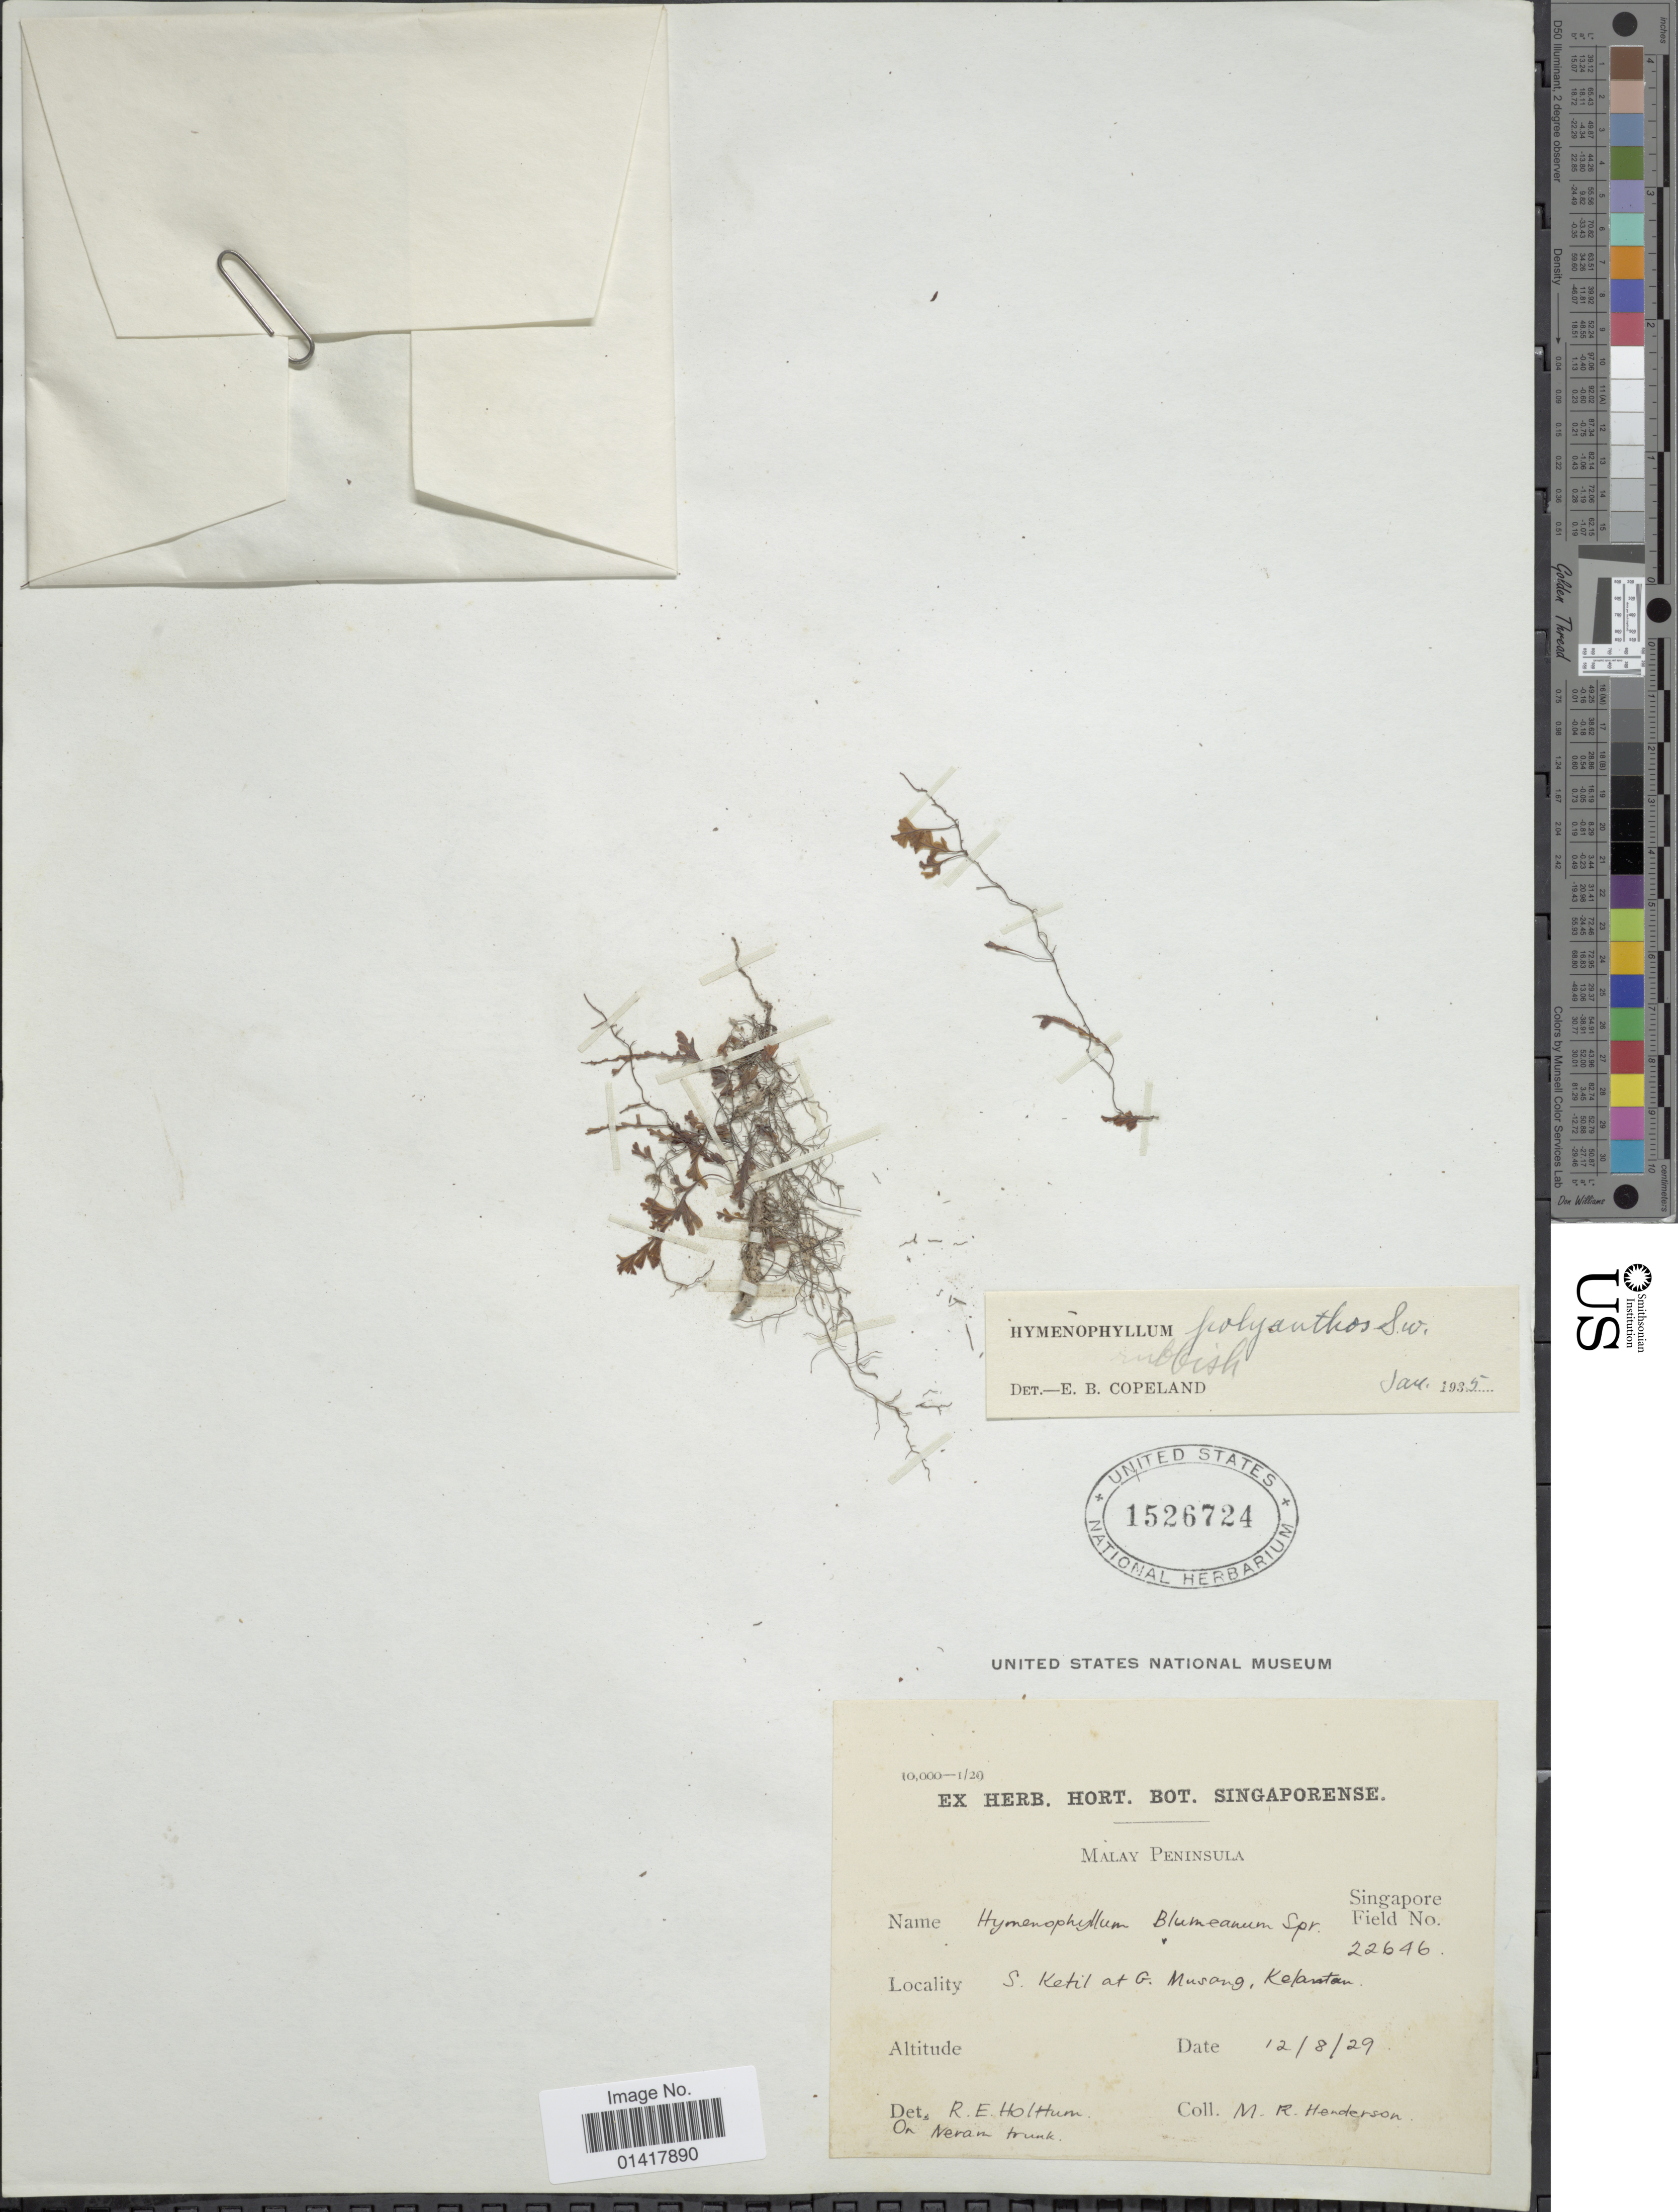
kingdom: Plantae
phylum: Tracheophyta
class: Polypodiopsida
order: Hymenophyllales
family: Hymenophyllaceae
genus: Hymenophyllum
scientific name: Hymenophyllum polyanthos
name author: (Sw.) Sw.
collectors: M. Henderson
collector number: Singapore Field 22646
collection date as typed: Transcribed d/m/y: 12/8/29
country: Malaysia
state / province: Kelantan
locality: Malay Peninsula. S. Ketil at G. Musang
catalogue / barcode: US 1526724